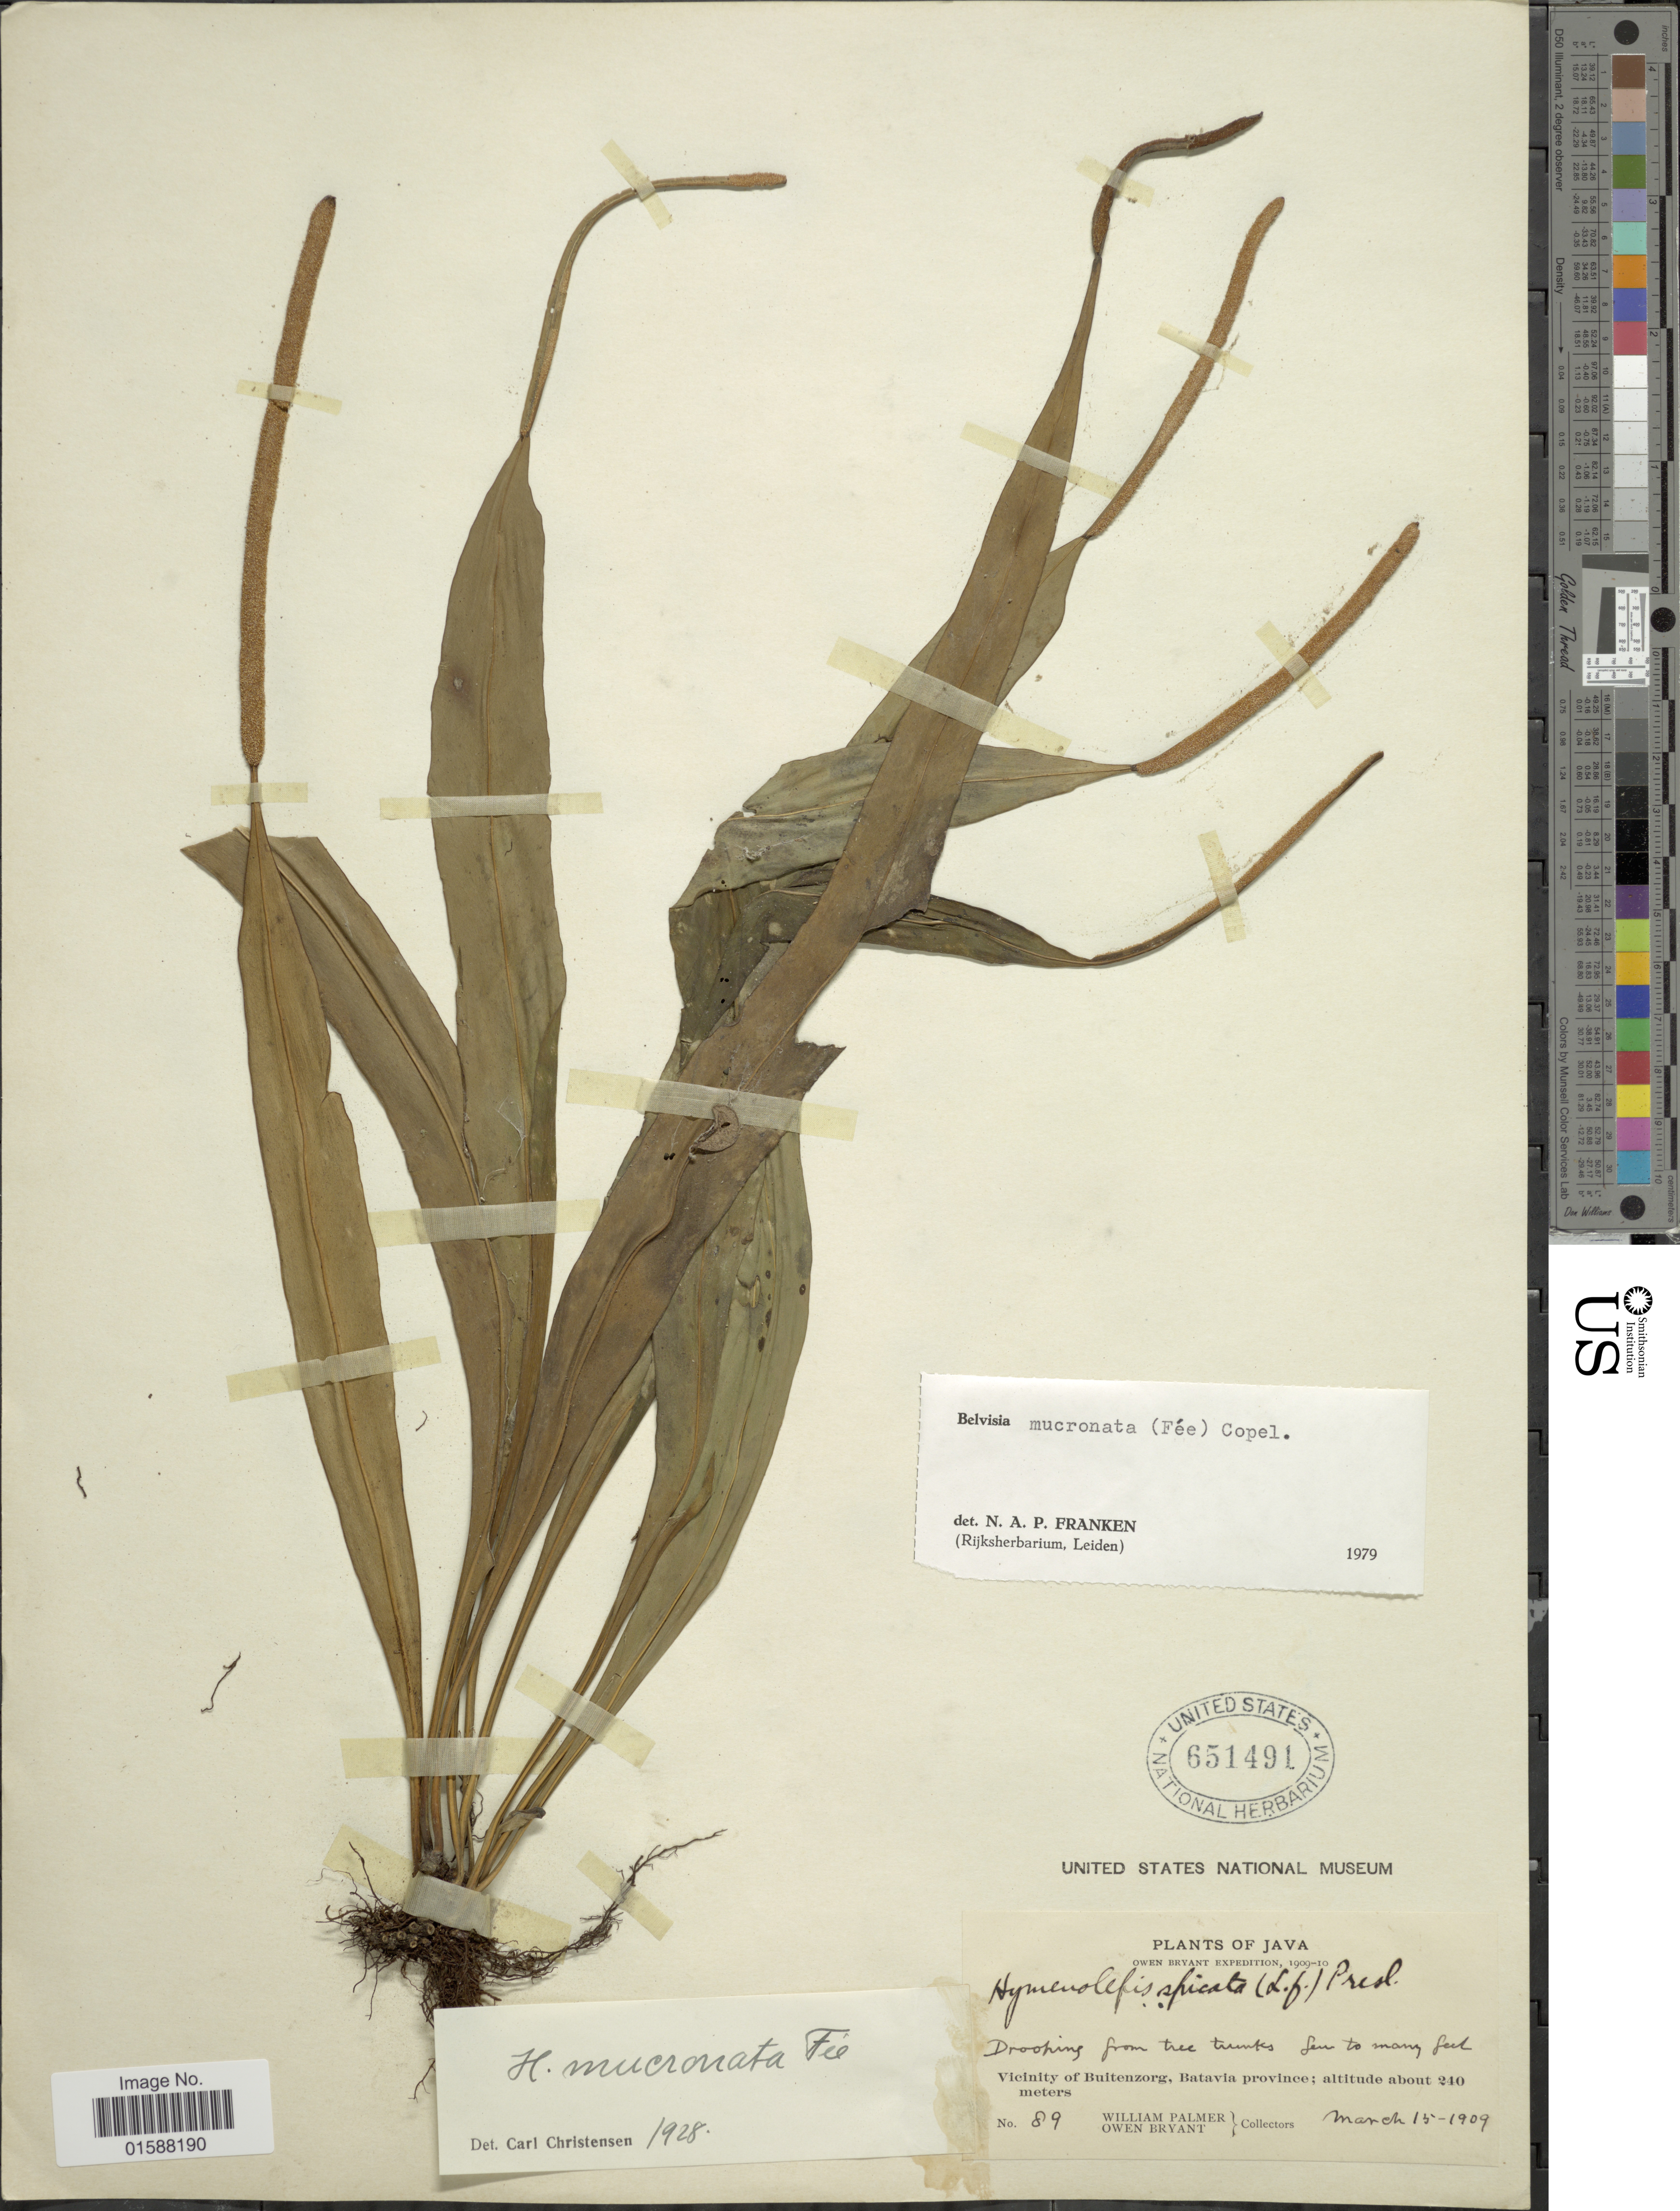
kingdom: Plantae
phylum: Tracheophyta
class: Polypodiopsida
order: Polypodiales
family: Polypodiaceae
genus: Lepisorus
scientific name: Lepisorus mucronatus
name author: (Fée) Li S. Wang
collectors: W. Palmer & O. Bryant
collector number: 89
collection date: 1909-03-15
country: Indonesia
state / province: Java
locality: Vicinity of Buitenzorg, Batavia province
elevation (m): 240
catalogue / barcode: US 651491